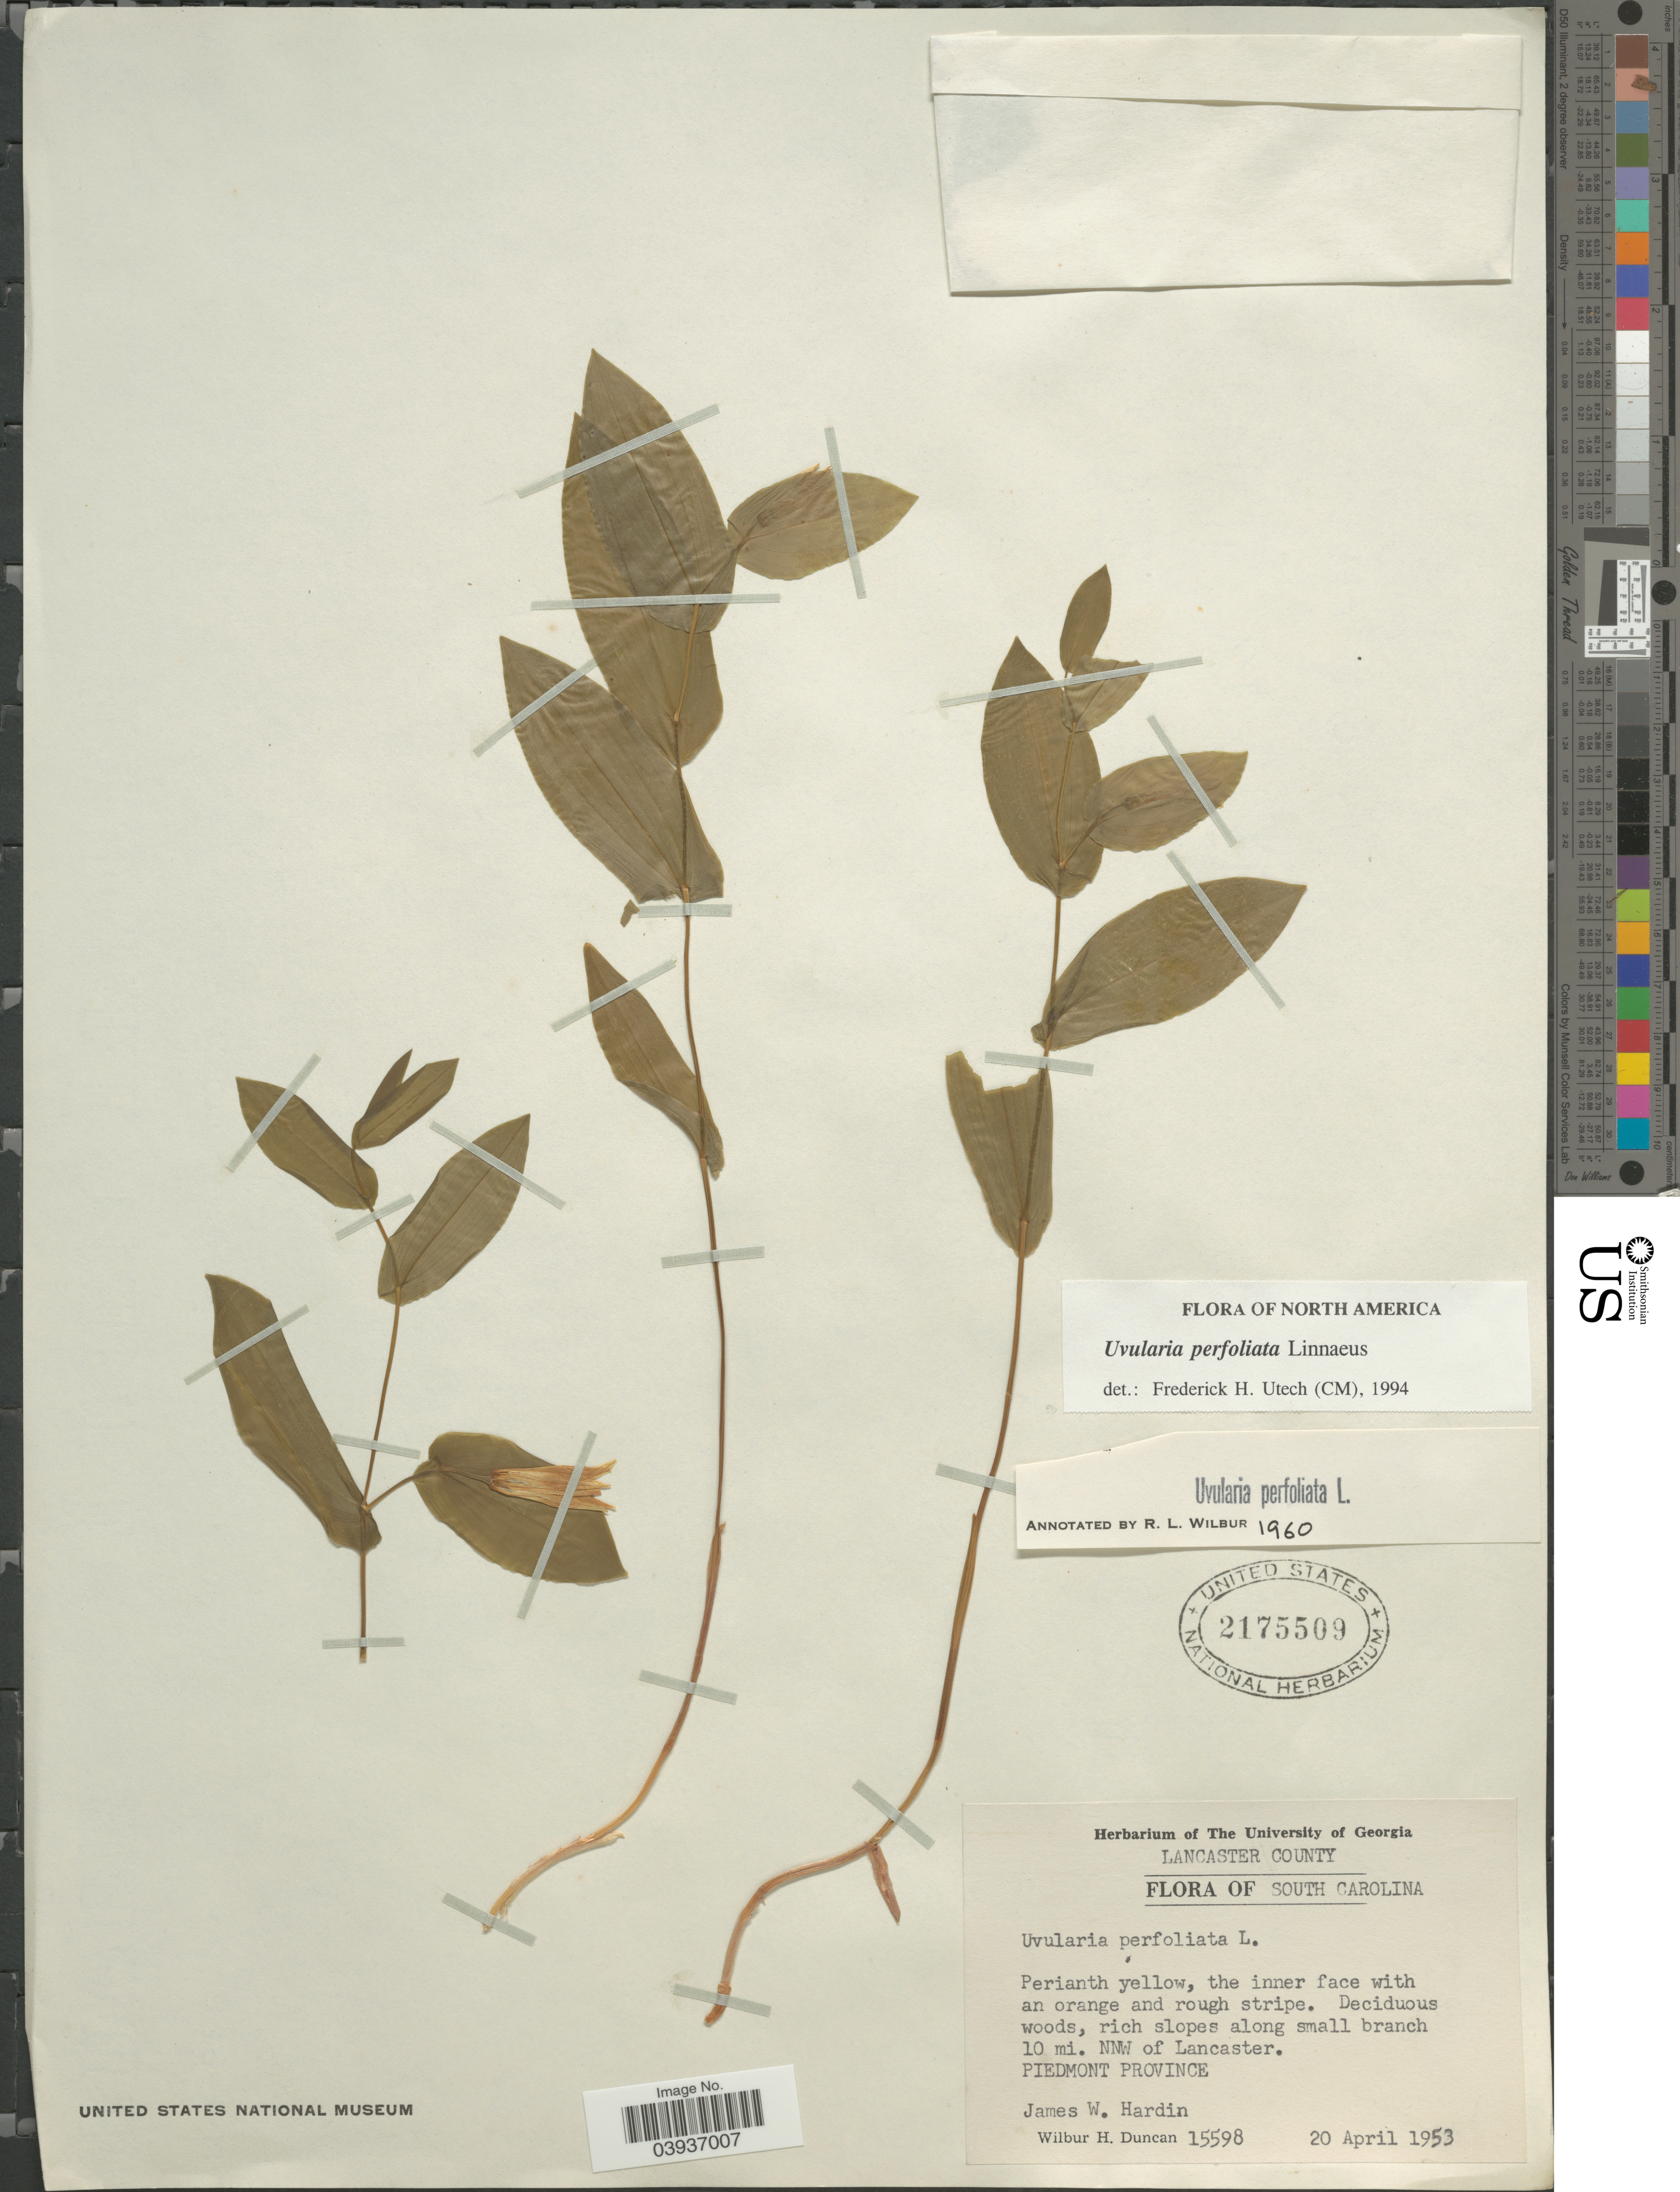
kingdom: Plantae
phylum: Tracheophyta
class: Liliopsida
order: Liliales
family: Colchicaceae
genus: Uvularia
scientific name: Uvularia perfoliata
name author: L.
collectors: J. W. Hardin & W. H. Duncan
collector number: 15598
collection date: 1953-04-20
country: United States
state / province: South Carolina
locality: Lancaster County. Deciduous woods, rich slopes along small branch 10 mi. NNW of Lancaster. Piedmont Province.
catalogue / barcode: US 2175509